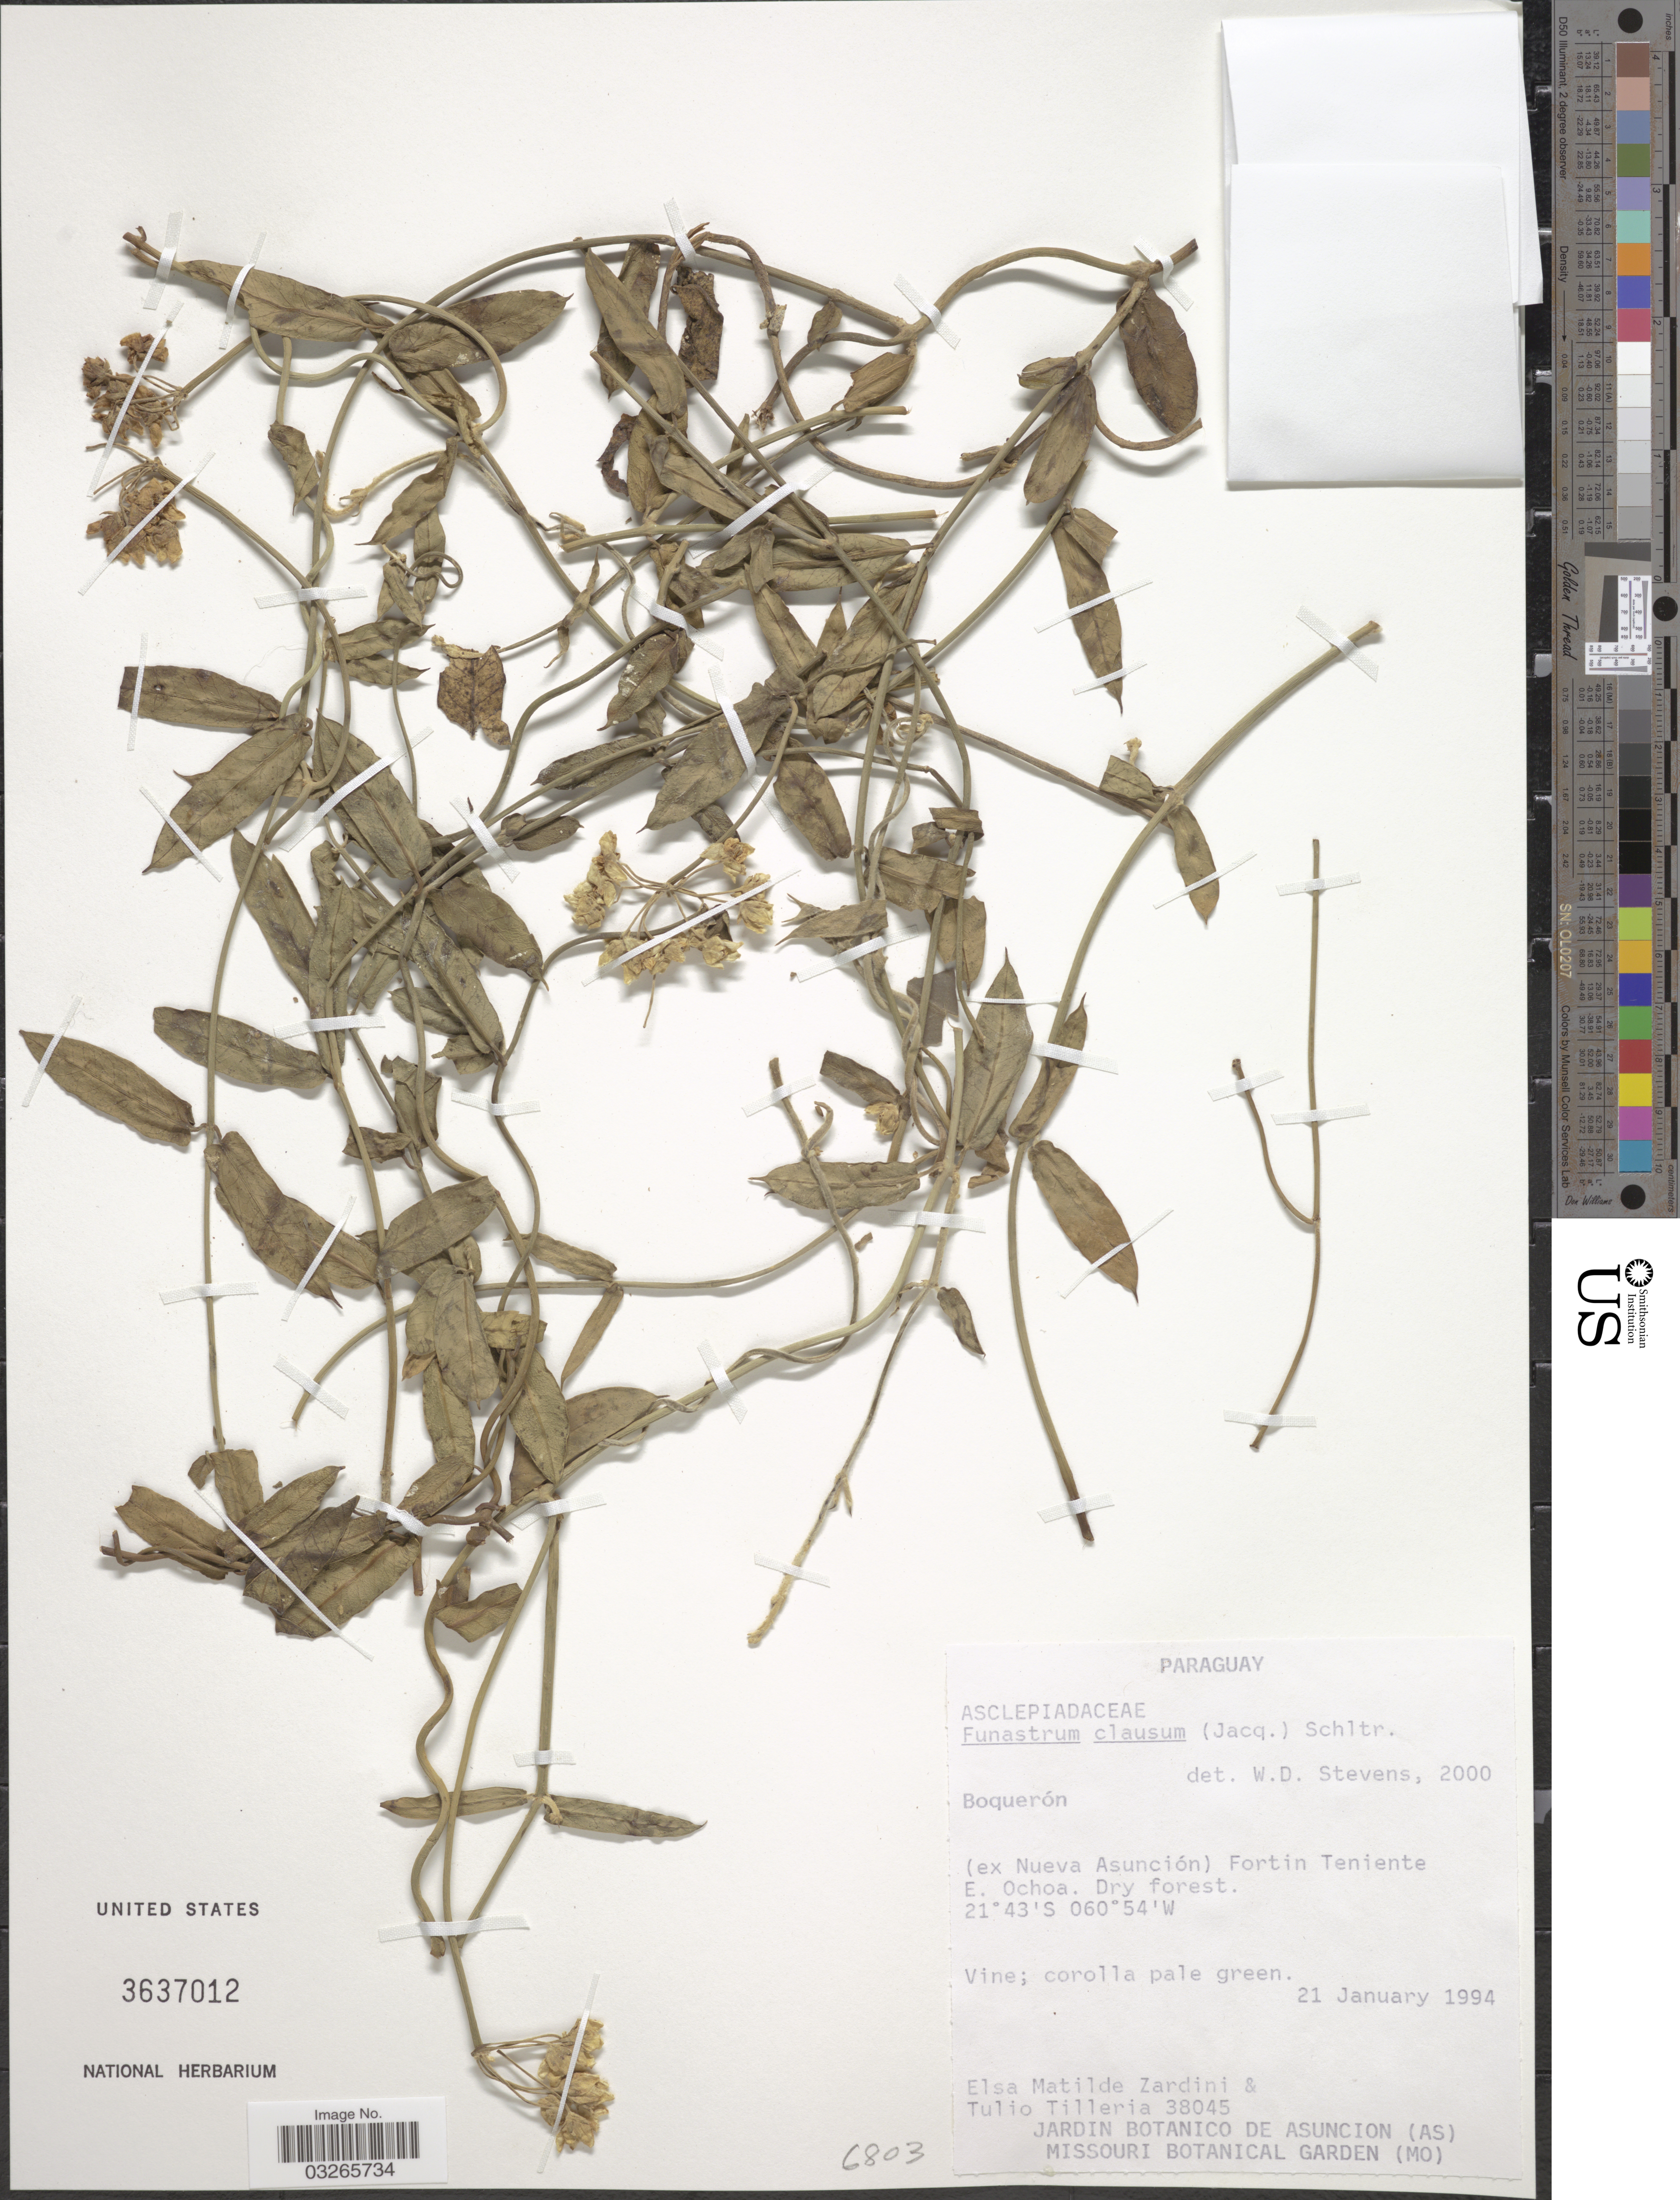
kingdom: Plantae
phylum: Tracheophyta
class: Magnoliopsida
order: Gentianales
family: Apocynaceae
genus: Sarcostemma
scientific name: Sarcostemma clausum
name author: (Jacq.) Schult.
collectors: E. M. Zardini & T. Tilleria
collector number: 38045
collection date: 1994-01-21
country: Paraguay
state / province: Boqueron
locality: (ex Nueva Asunción) Fortin Teniente E. Ochoa.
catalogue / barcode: US 3637012